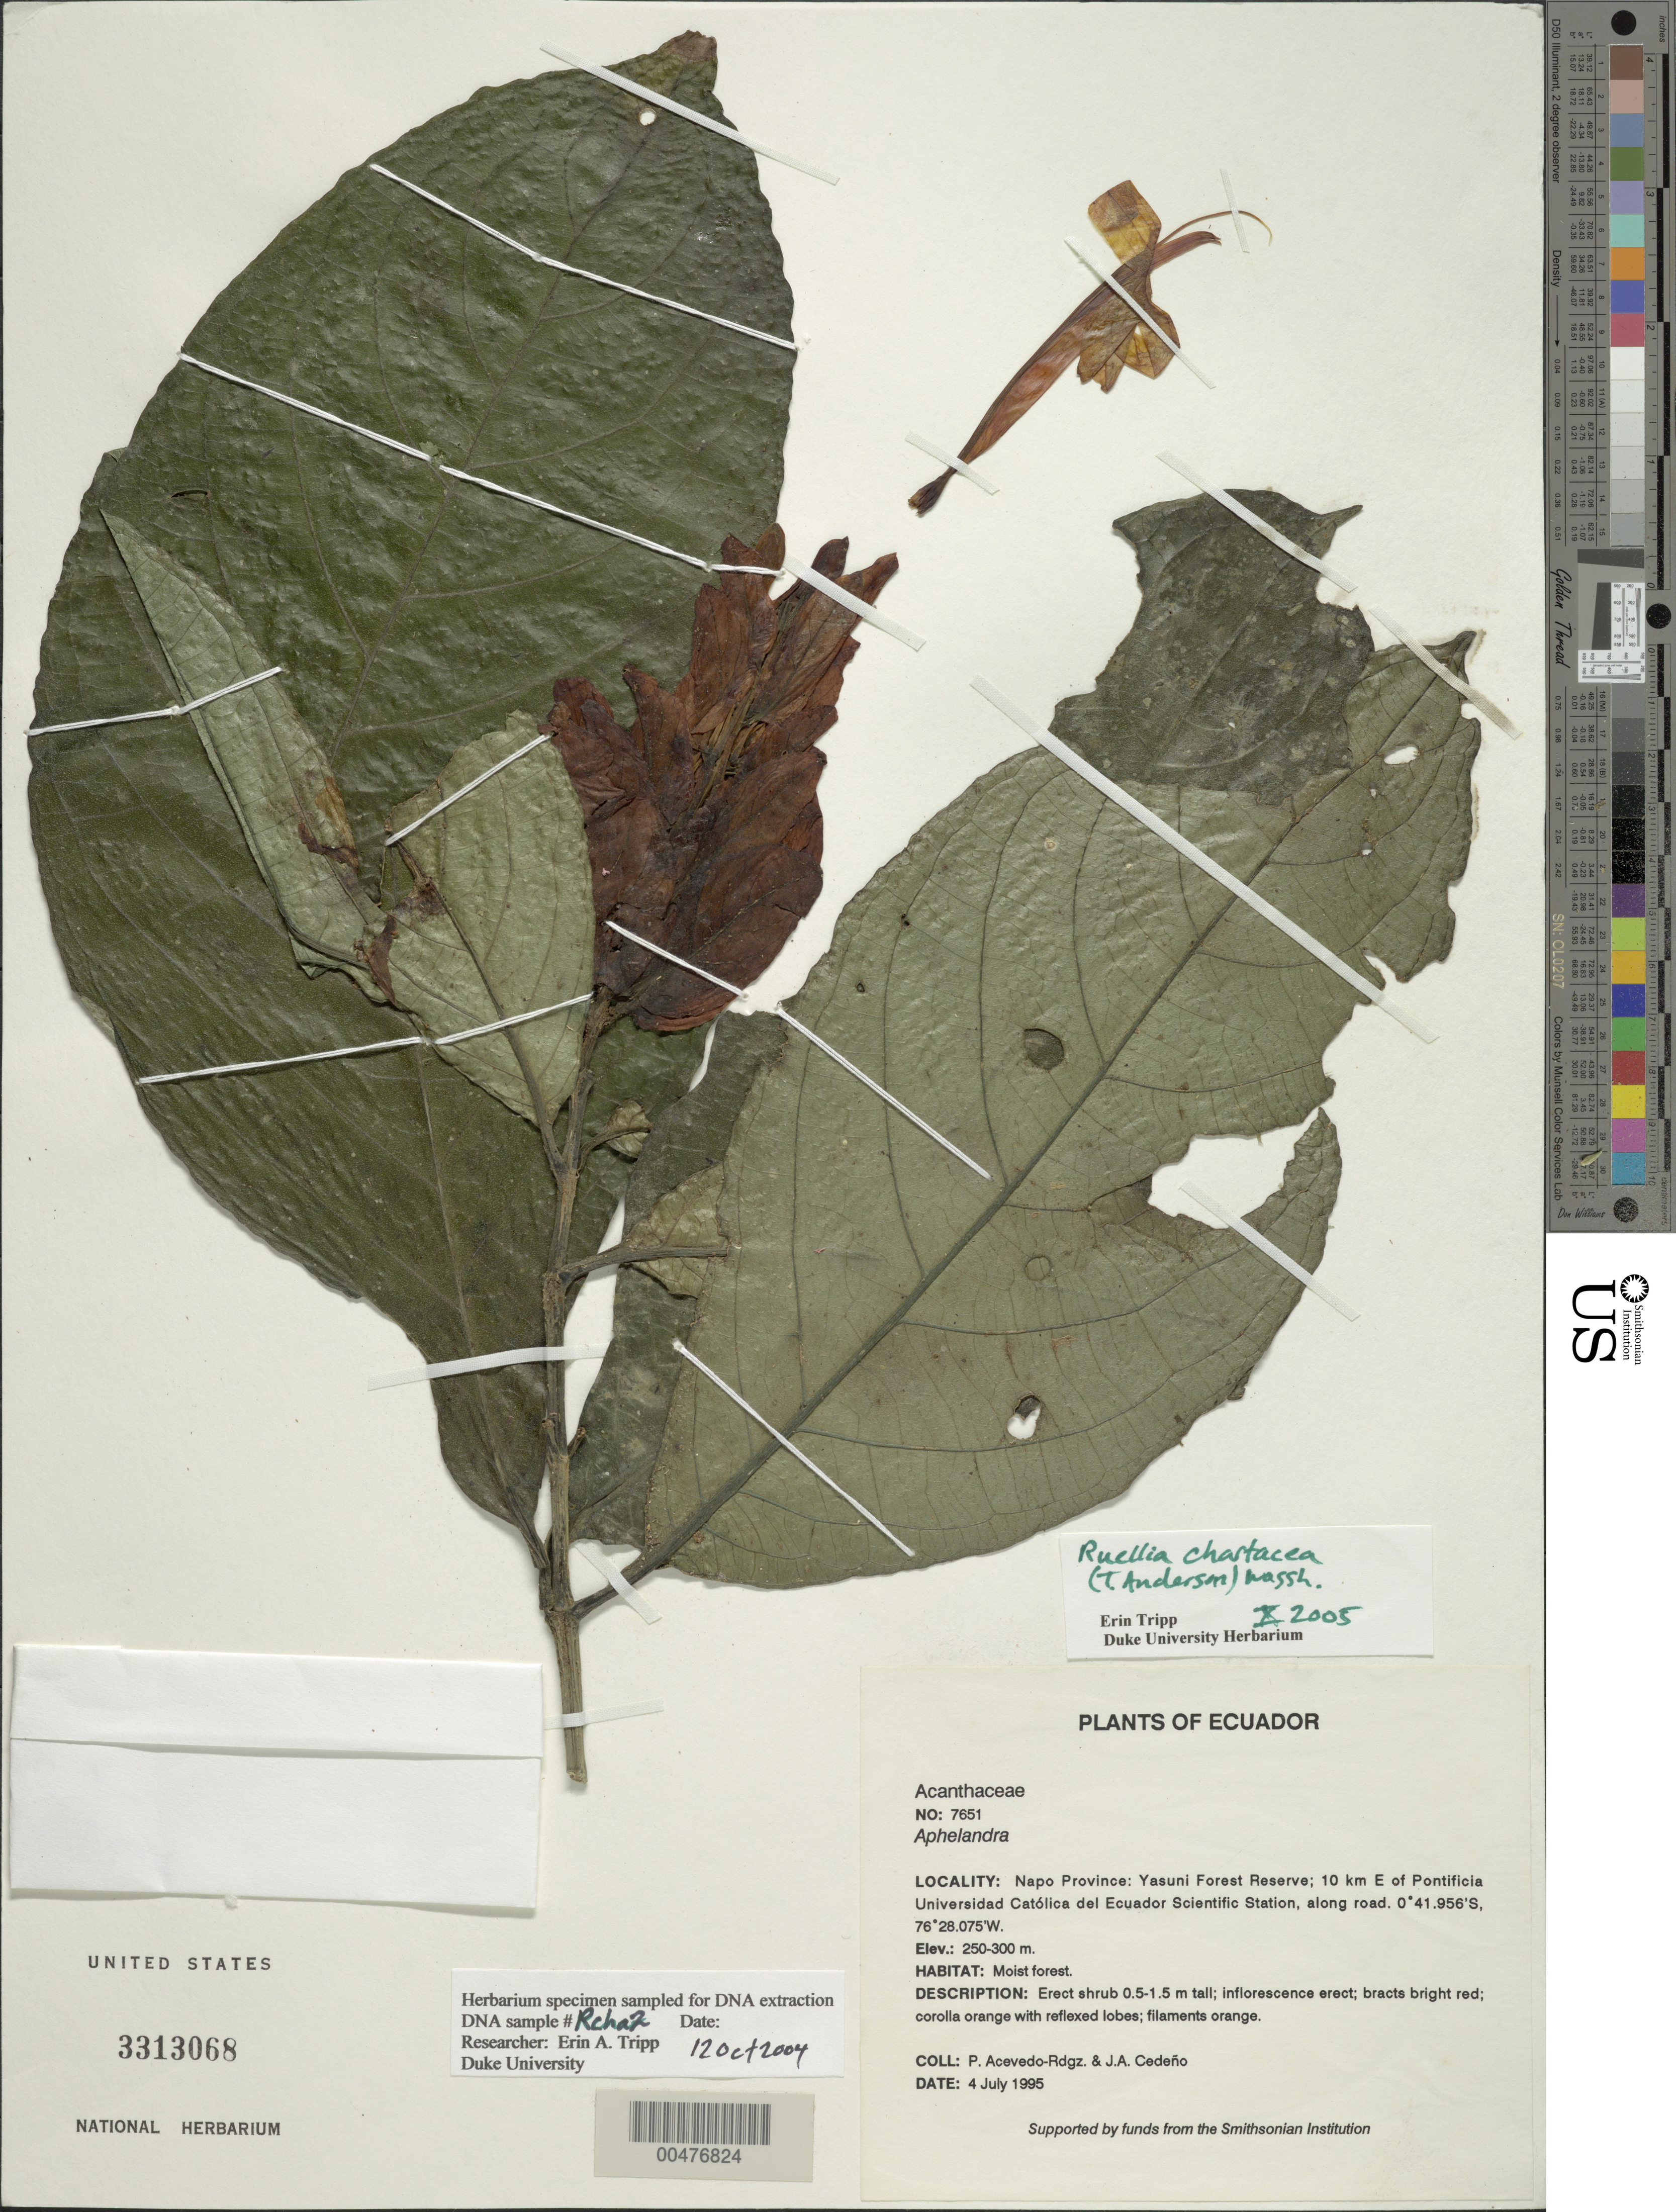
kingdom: Plantae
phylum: Tracheophyta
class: Magnoliopsida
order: Lamiales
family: Acanthaceae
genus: Ruellia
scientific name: Ruellia chartacea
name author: (T. Anderson) Wassh.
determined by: Wasshausen, Dieter C., (BOT), Smithsonian Institution - National Museum of Natural History (UNITED STATES)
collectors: P. Acevedo-Rodr. & J. A. Cedeño M.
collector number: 7651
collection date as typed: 04 Jul 1995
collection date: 1995-07-04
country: Ecuador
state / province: Napo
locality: Napo Province: Yasuni Forest Reserve; 10 km E of Pontificia Universidad Católica del Ecuador Scientific Station along road.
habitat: Moist forest.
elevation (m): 250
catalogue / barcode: US 3313068